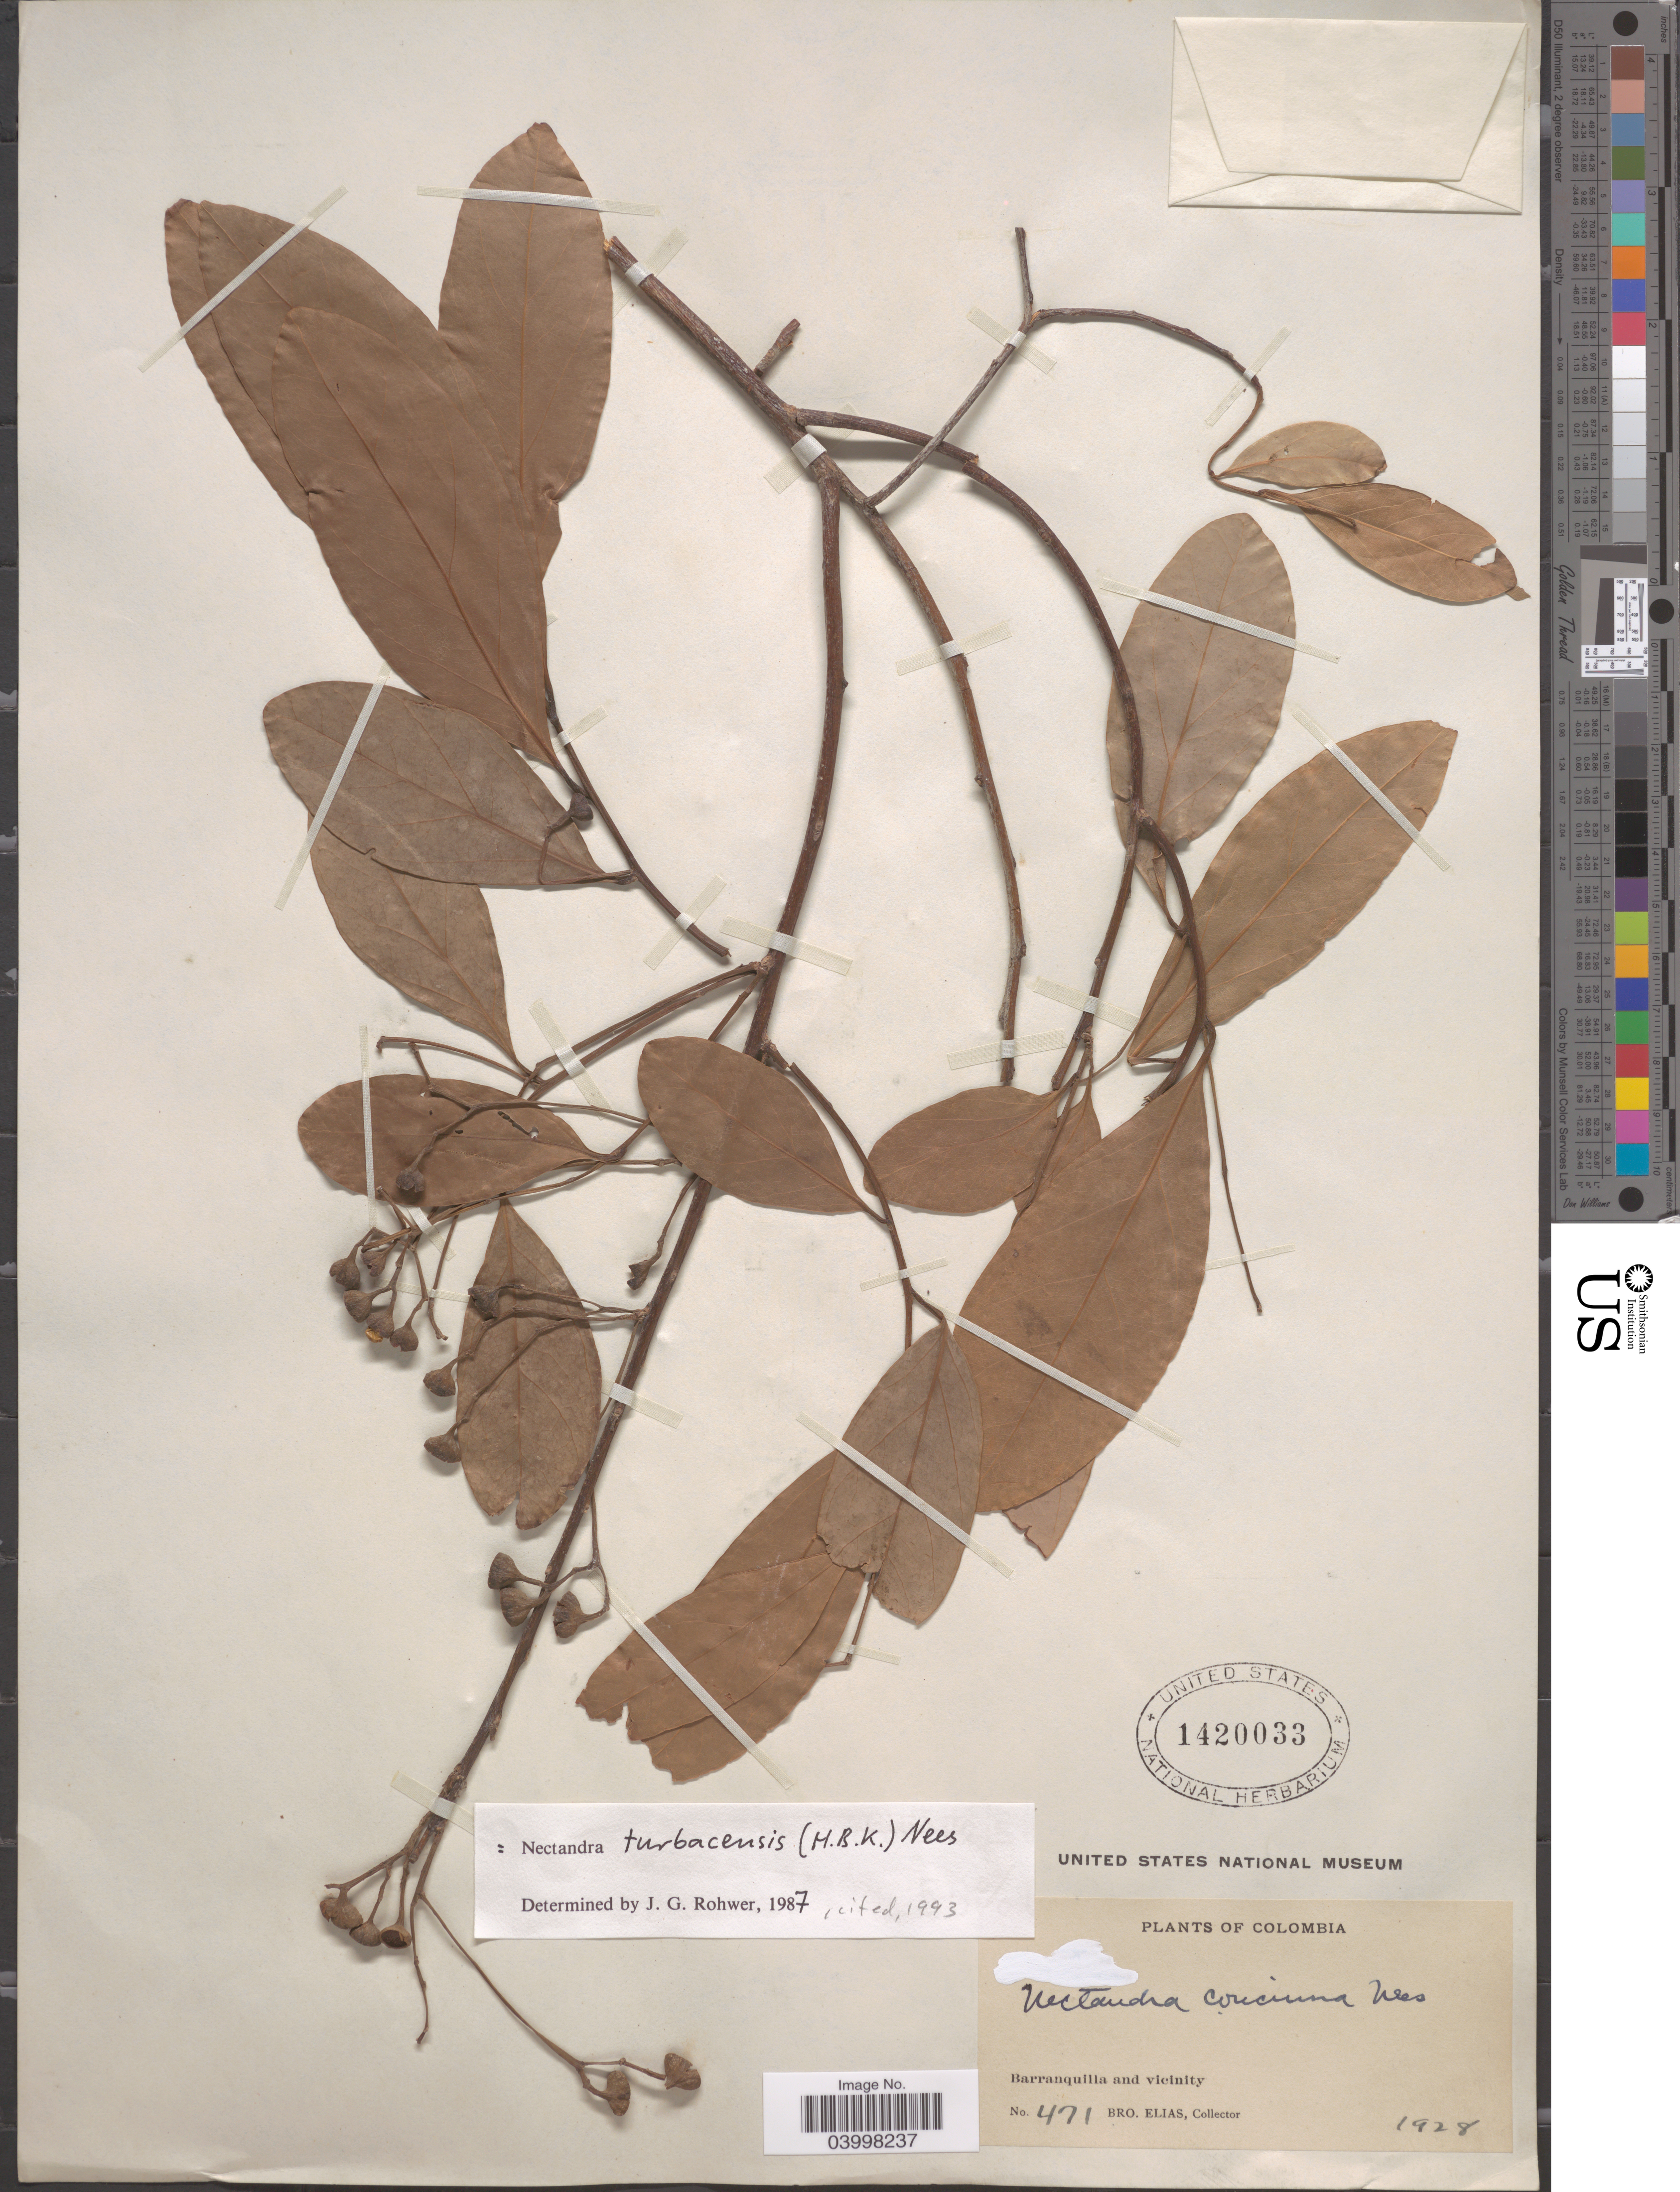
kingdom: Plantae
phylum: Tracheophyta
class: Magnoliopsida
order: Laurales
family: Lauraceae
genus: Nectandra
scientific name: Nectandra turbacensis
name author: (Kunth) Nees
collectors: Bro. Elias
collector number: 471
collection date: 1928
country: Colombia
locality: Barranquilla and vicinity.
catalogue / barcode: US 1420033